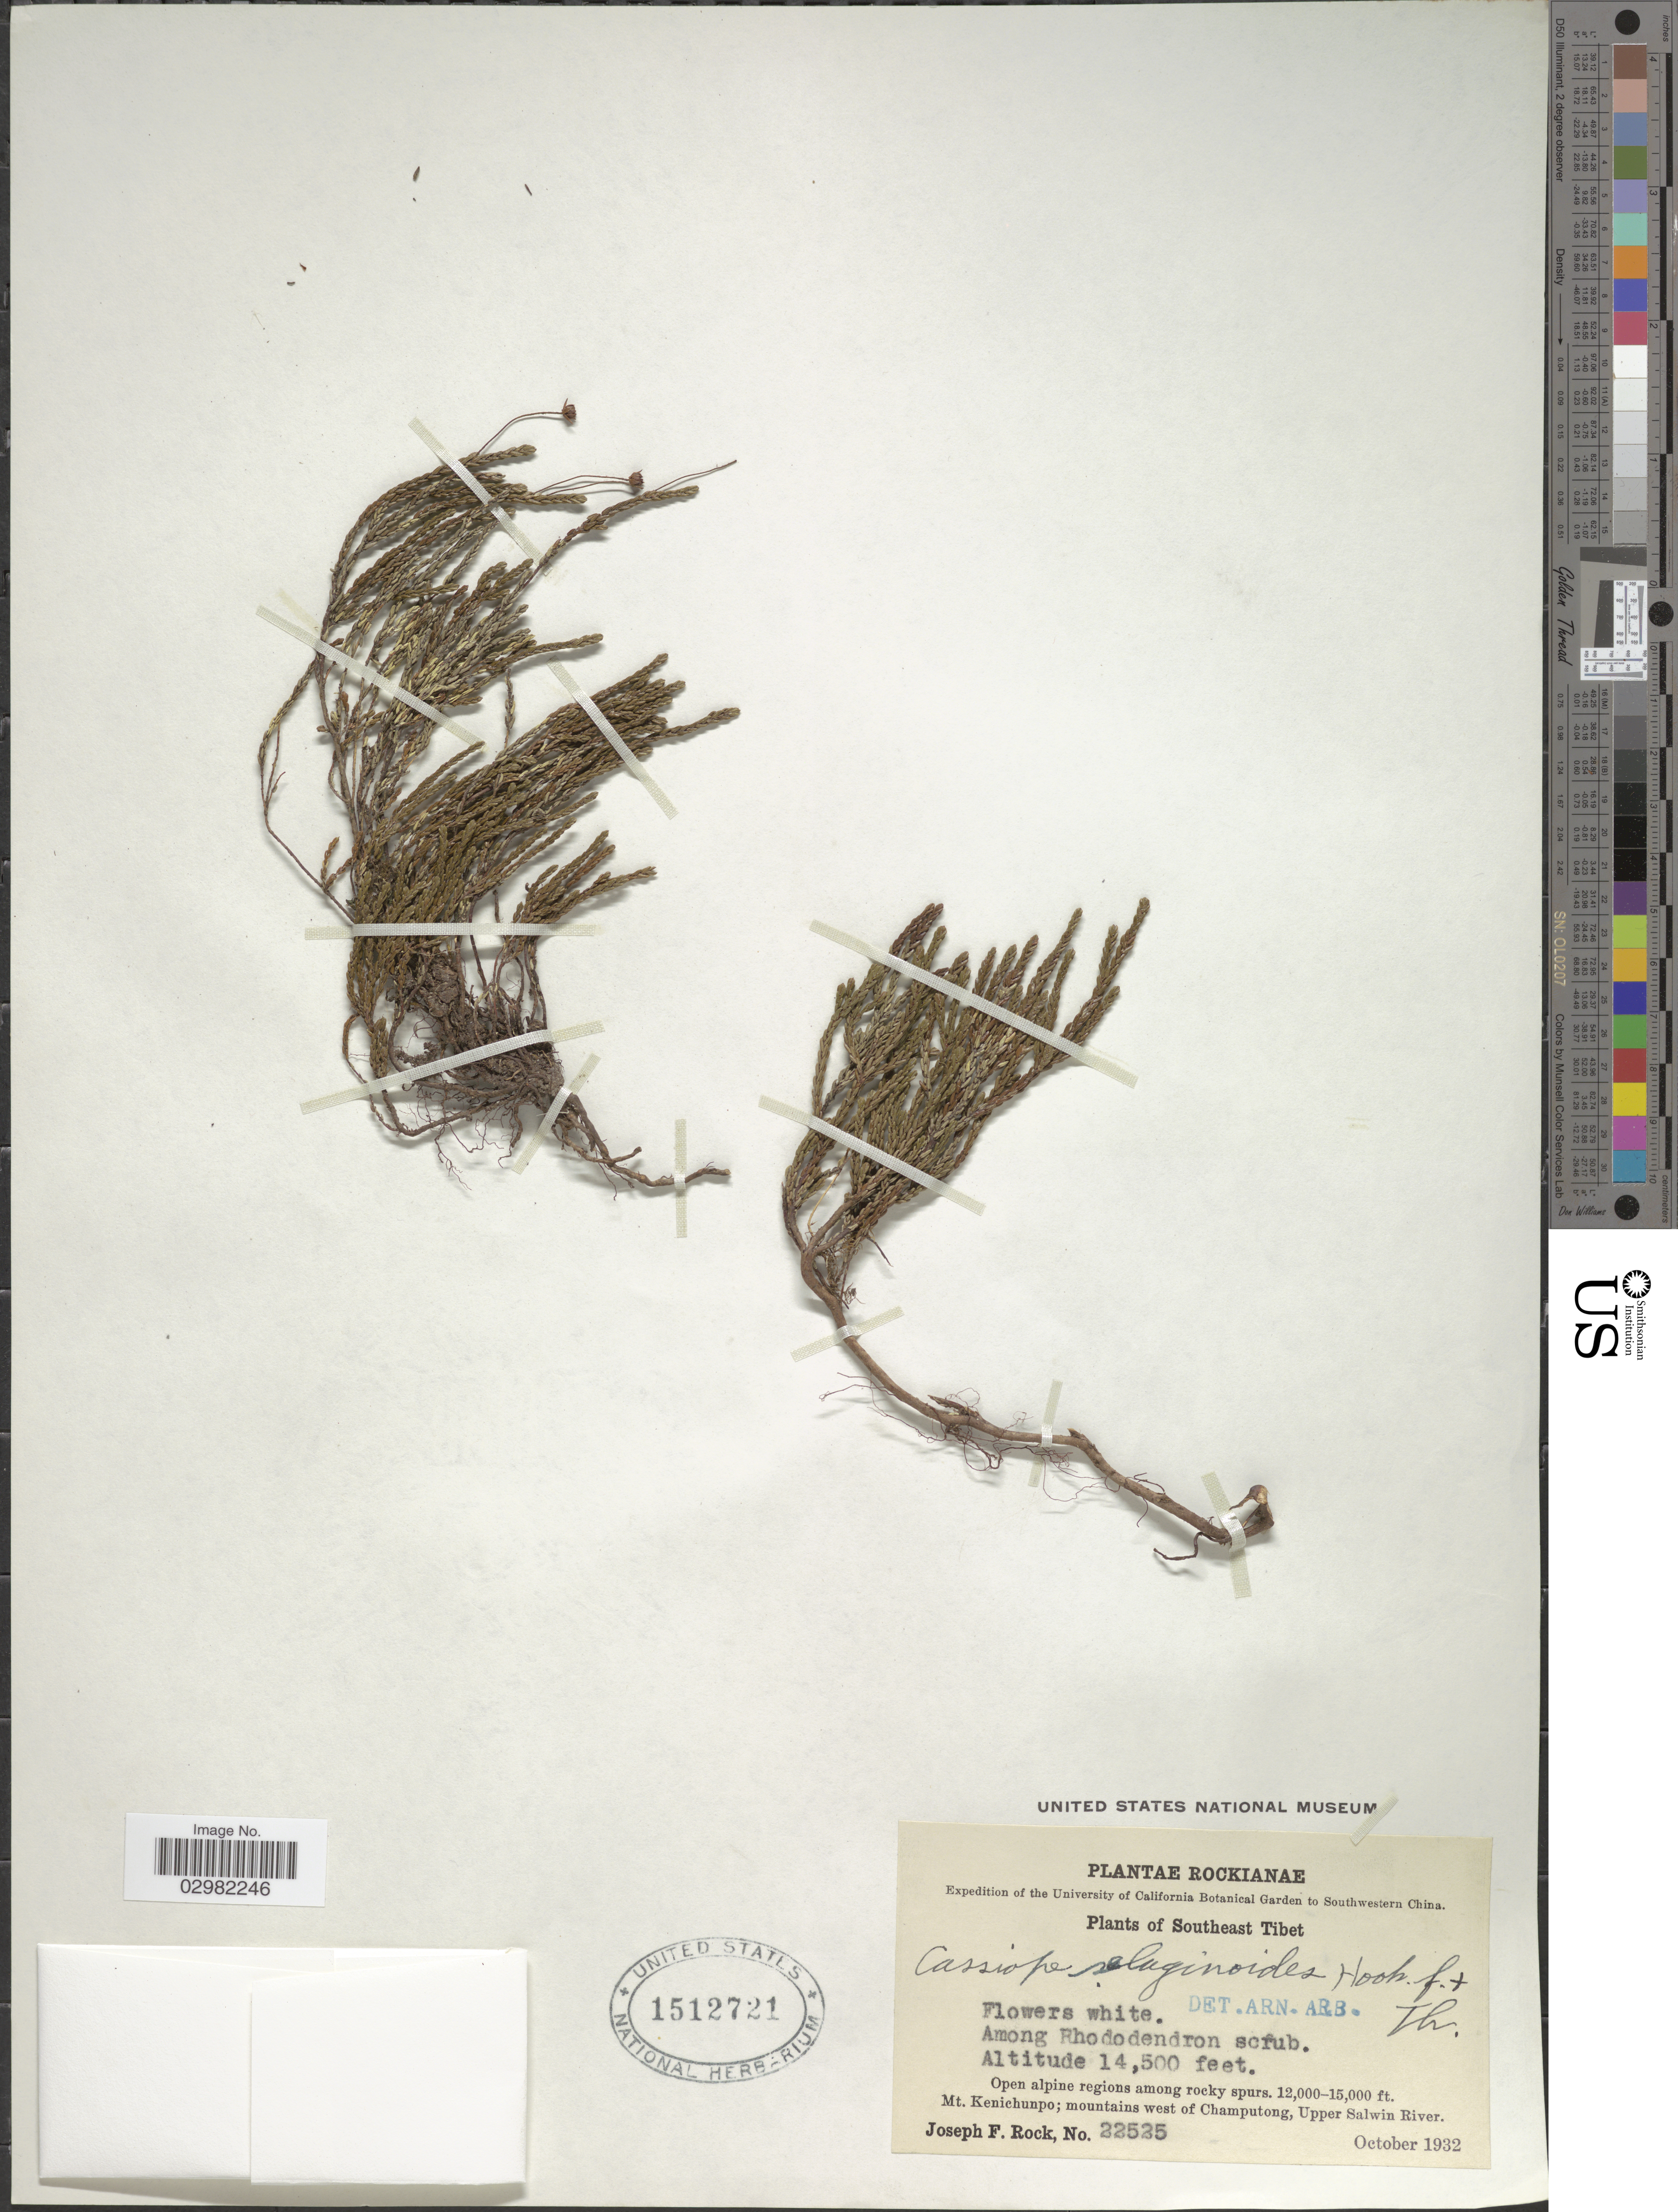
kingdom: Plantae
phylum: Tracheophyta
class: Magnoliopsida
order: Ericales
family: Ericaceae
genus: Cassiope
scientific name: Cassiope selaginoides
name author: Hook. f. & Thomson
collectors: J. F. Rock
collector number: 22525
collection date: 1932-10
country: China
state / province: Xizang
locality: Southeast Tibet, Open alpine regions among rocky spurs, Mt. Kenichunpo; mountains west of Champutong, Upper Salwin River.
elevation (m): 4420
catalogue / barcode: US 1512721